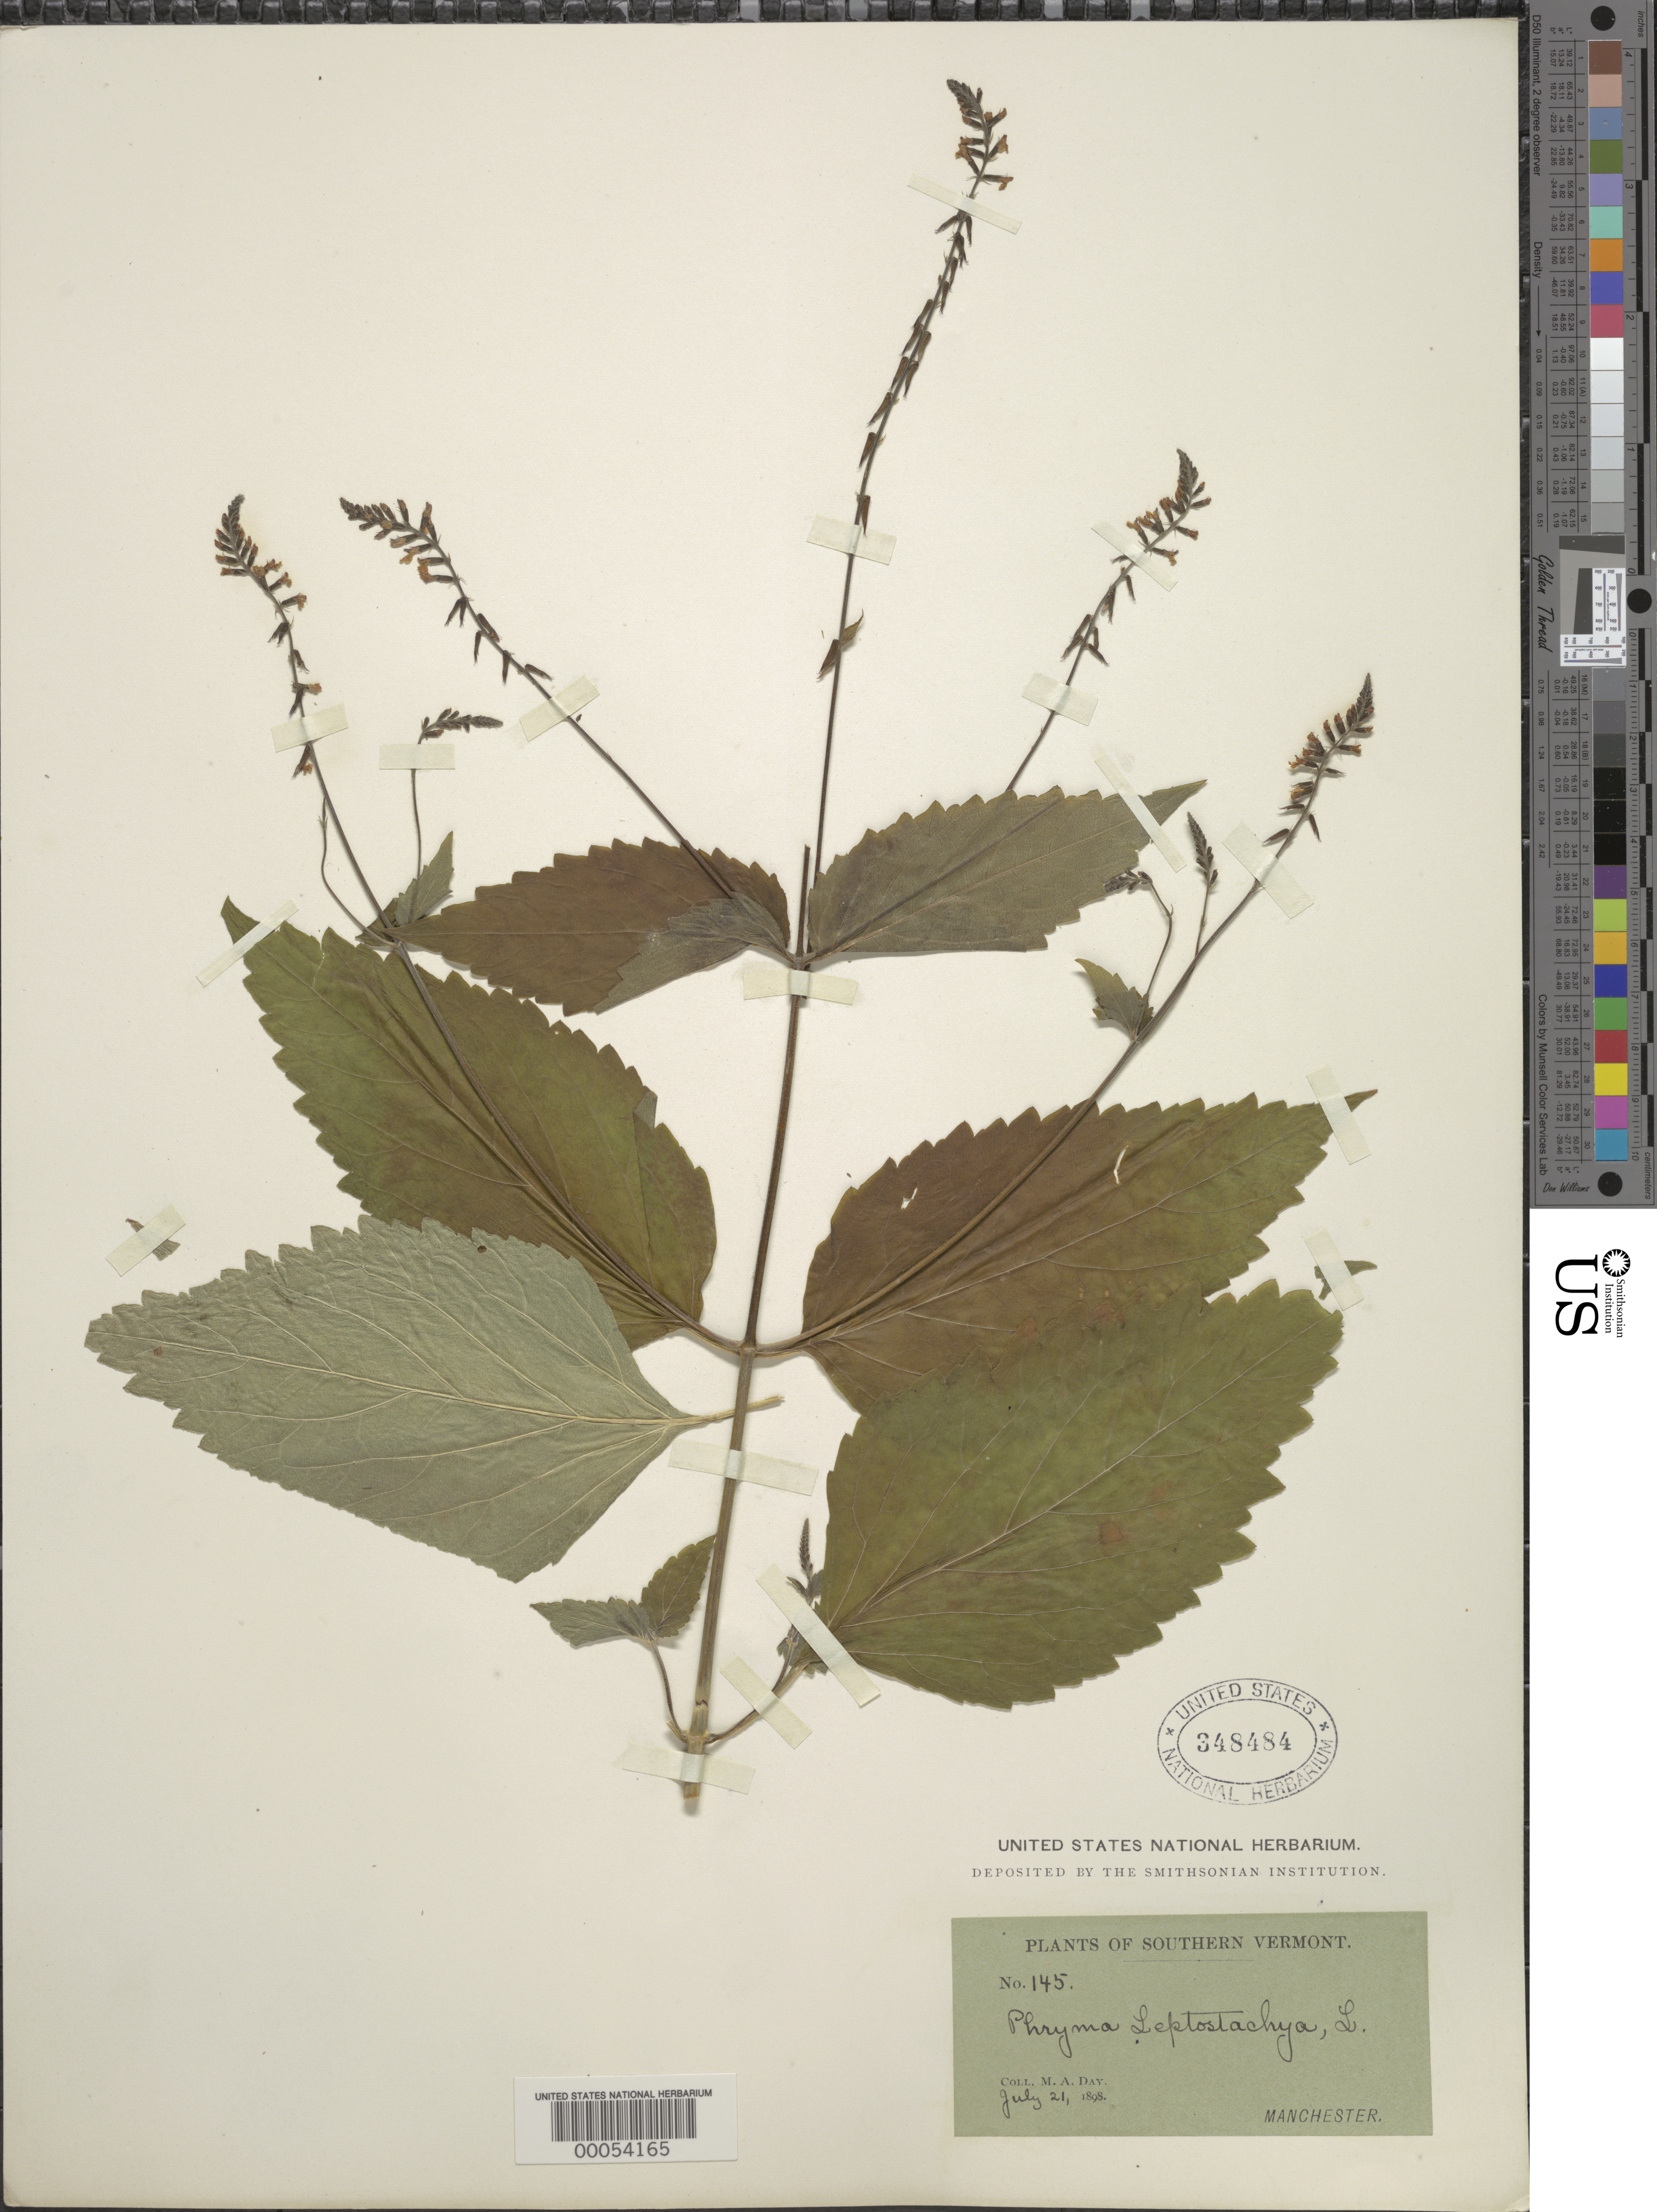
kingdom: Plantae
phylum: Tracheophyta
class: Magnoliopsida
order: Lamiales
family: Phrymaceae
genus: Phryma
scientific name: Phryma leptostachya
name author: L.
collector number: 145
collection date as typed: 21 Jul 1898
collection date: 1898-07-21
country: United States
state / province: Vermont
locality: Manchester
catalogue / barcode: US 348484